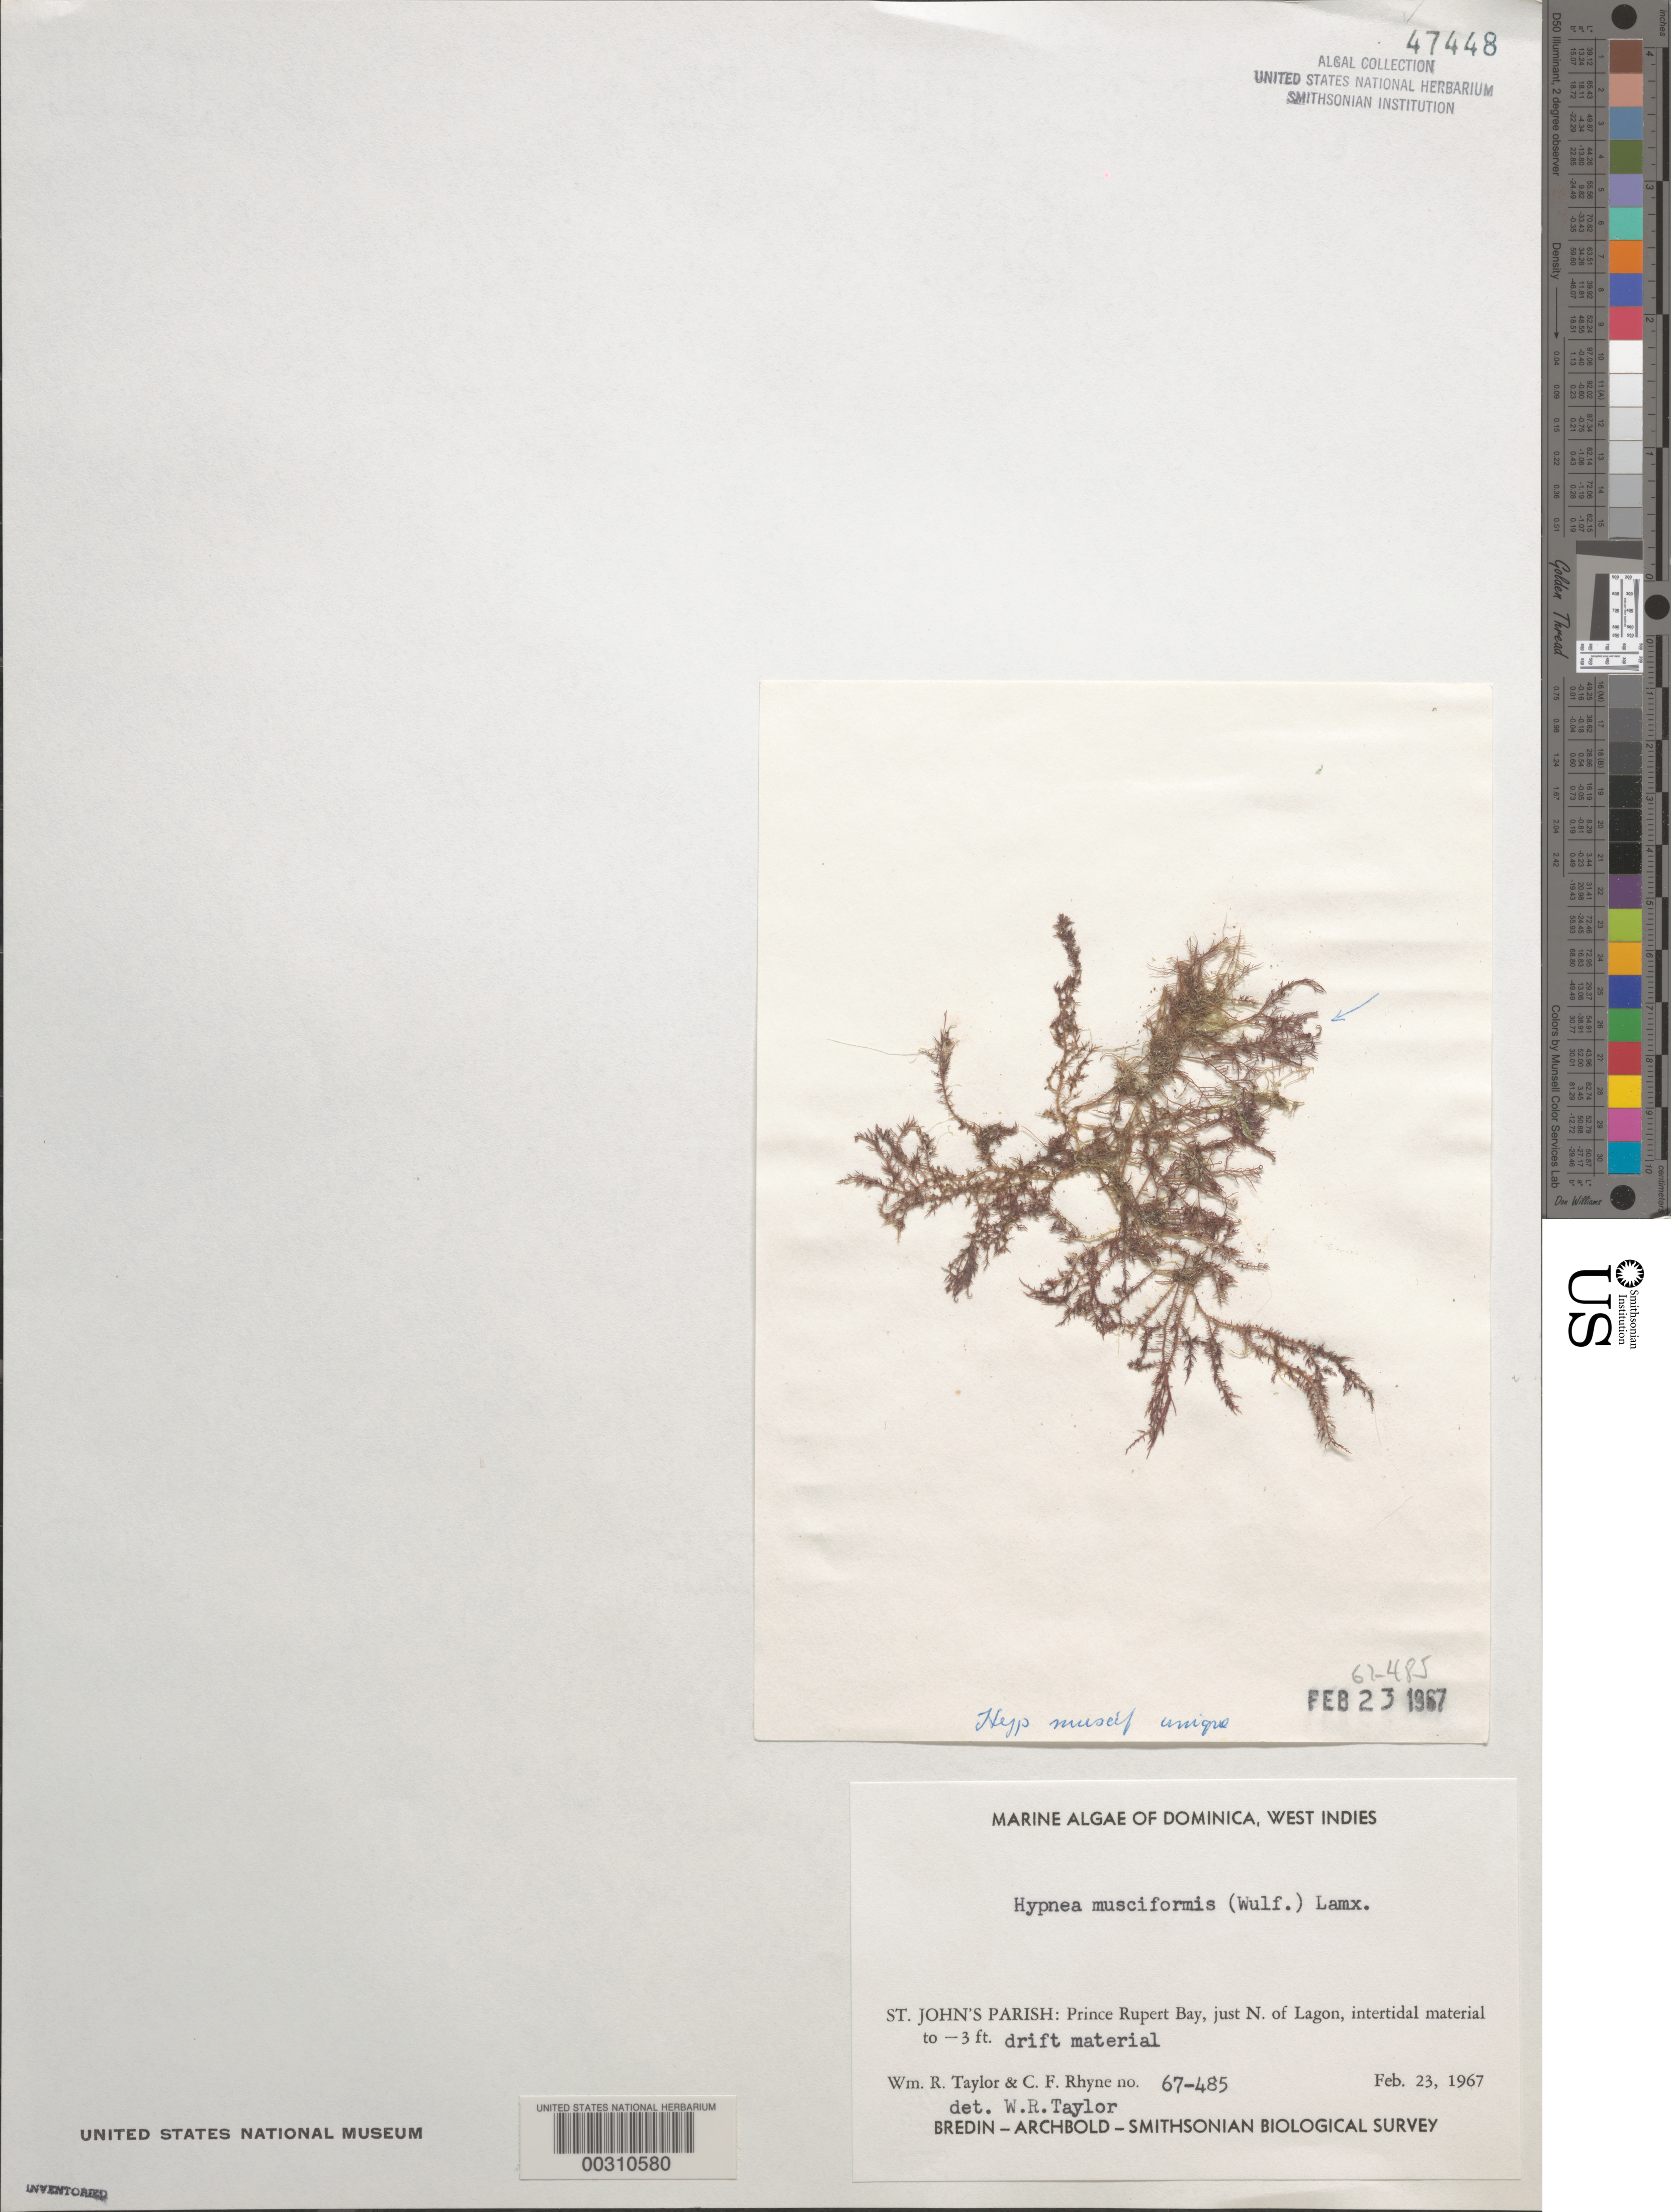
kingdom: Plantae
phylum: Rhodophyta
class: Florideophyceae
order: Gigartinales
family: Cystocloniaceae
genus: Hypnea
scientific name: Hypnea musciformis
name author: (Wulfen) J.V.Lamouroux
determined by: Taylor, William R.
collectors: W. R. Taylor & C. Rhyne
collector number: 67-485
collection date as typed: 23 Feb 1967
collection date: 1967-02-23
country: Dominica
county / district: St. John's Parish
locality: Prince Rupert Bay, just north of Lagon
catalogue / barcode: US 47448